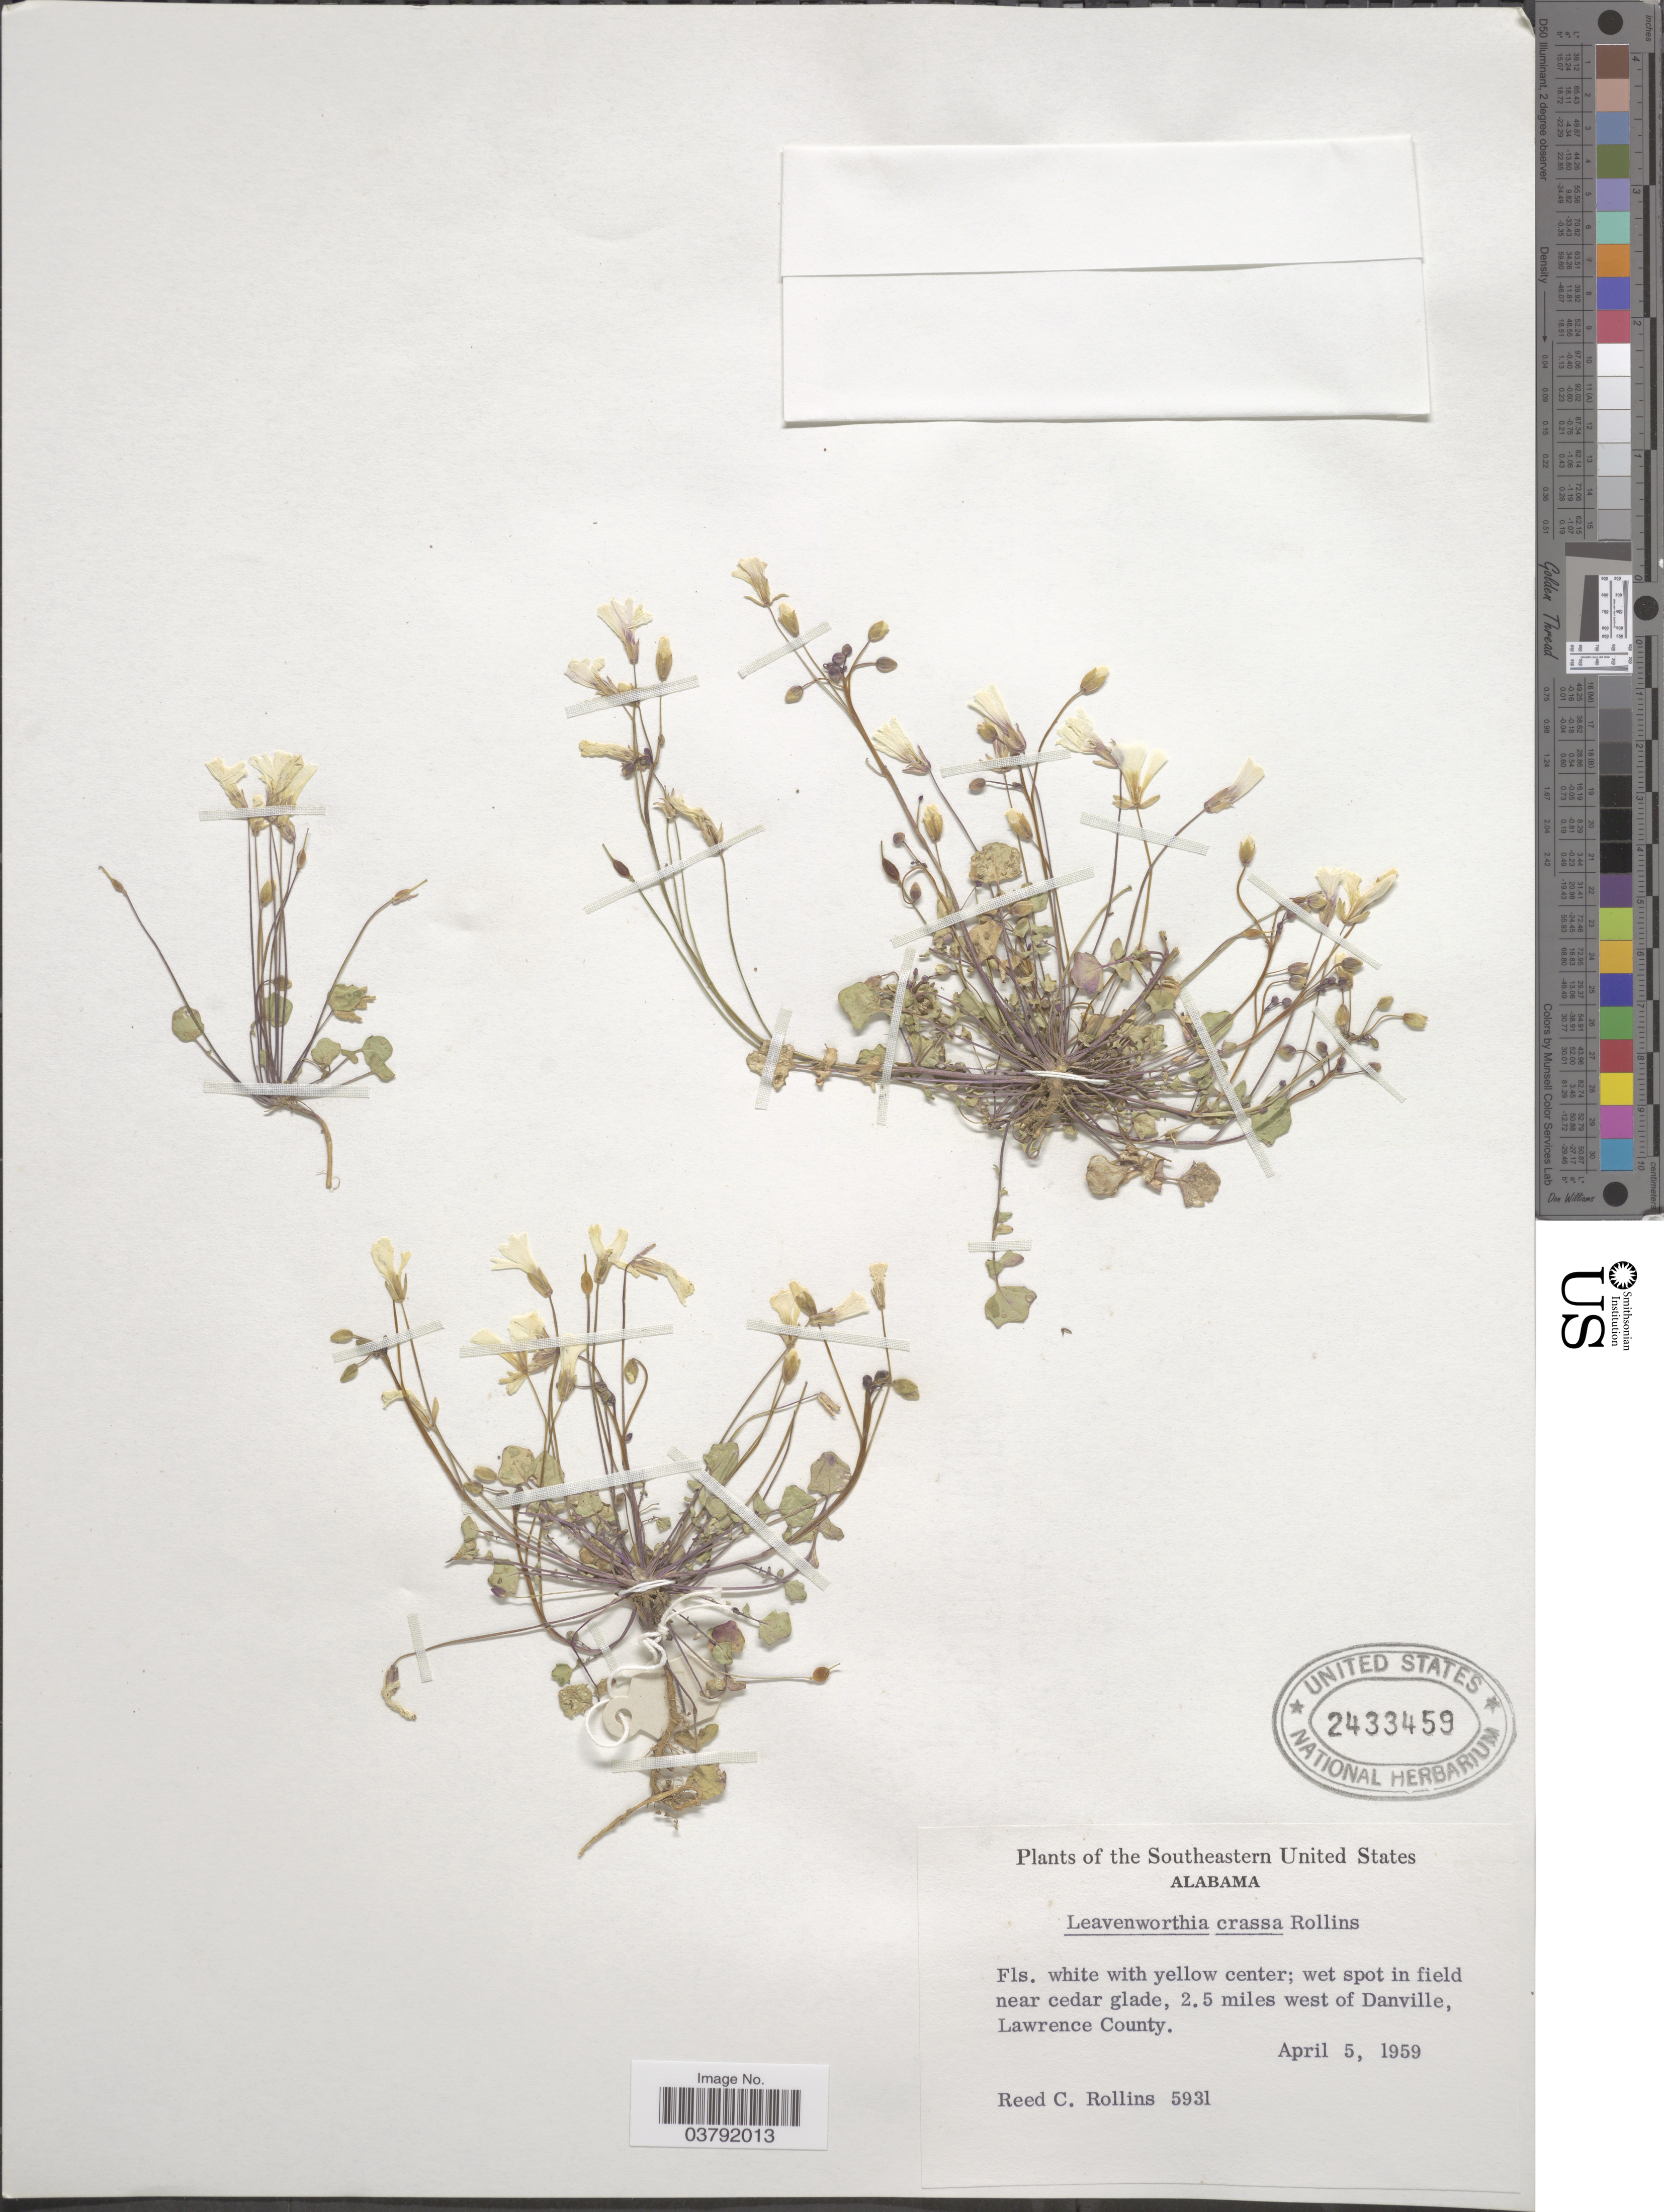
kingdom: Plantae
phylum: Tracheophyta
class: Magnoliopsida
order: Brassicales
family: Brassicaceae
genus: Leavenworthia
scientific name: Leavenworthia crassa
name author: Rollins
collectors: R. C. Rollins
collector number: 5931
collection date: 1959-04-05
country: United States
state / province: Alabama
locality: Southeastern United States. 2.5 miles west of Danville, Lawrence County.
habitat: wet spot in field, near cedar glade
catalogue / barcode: US 2433459